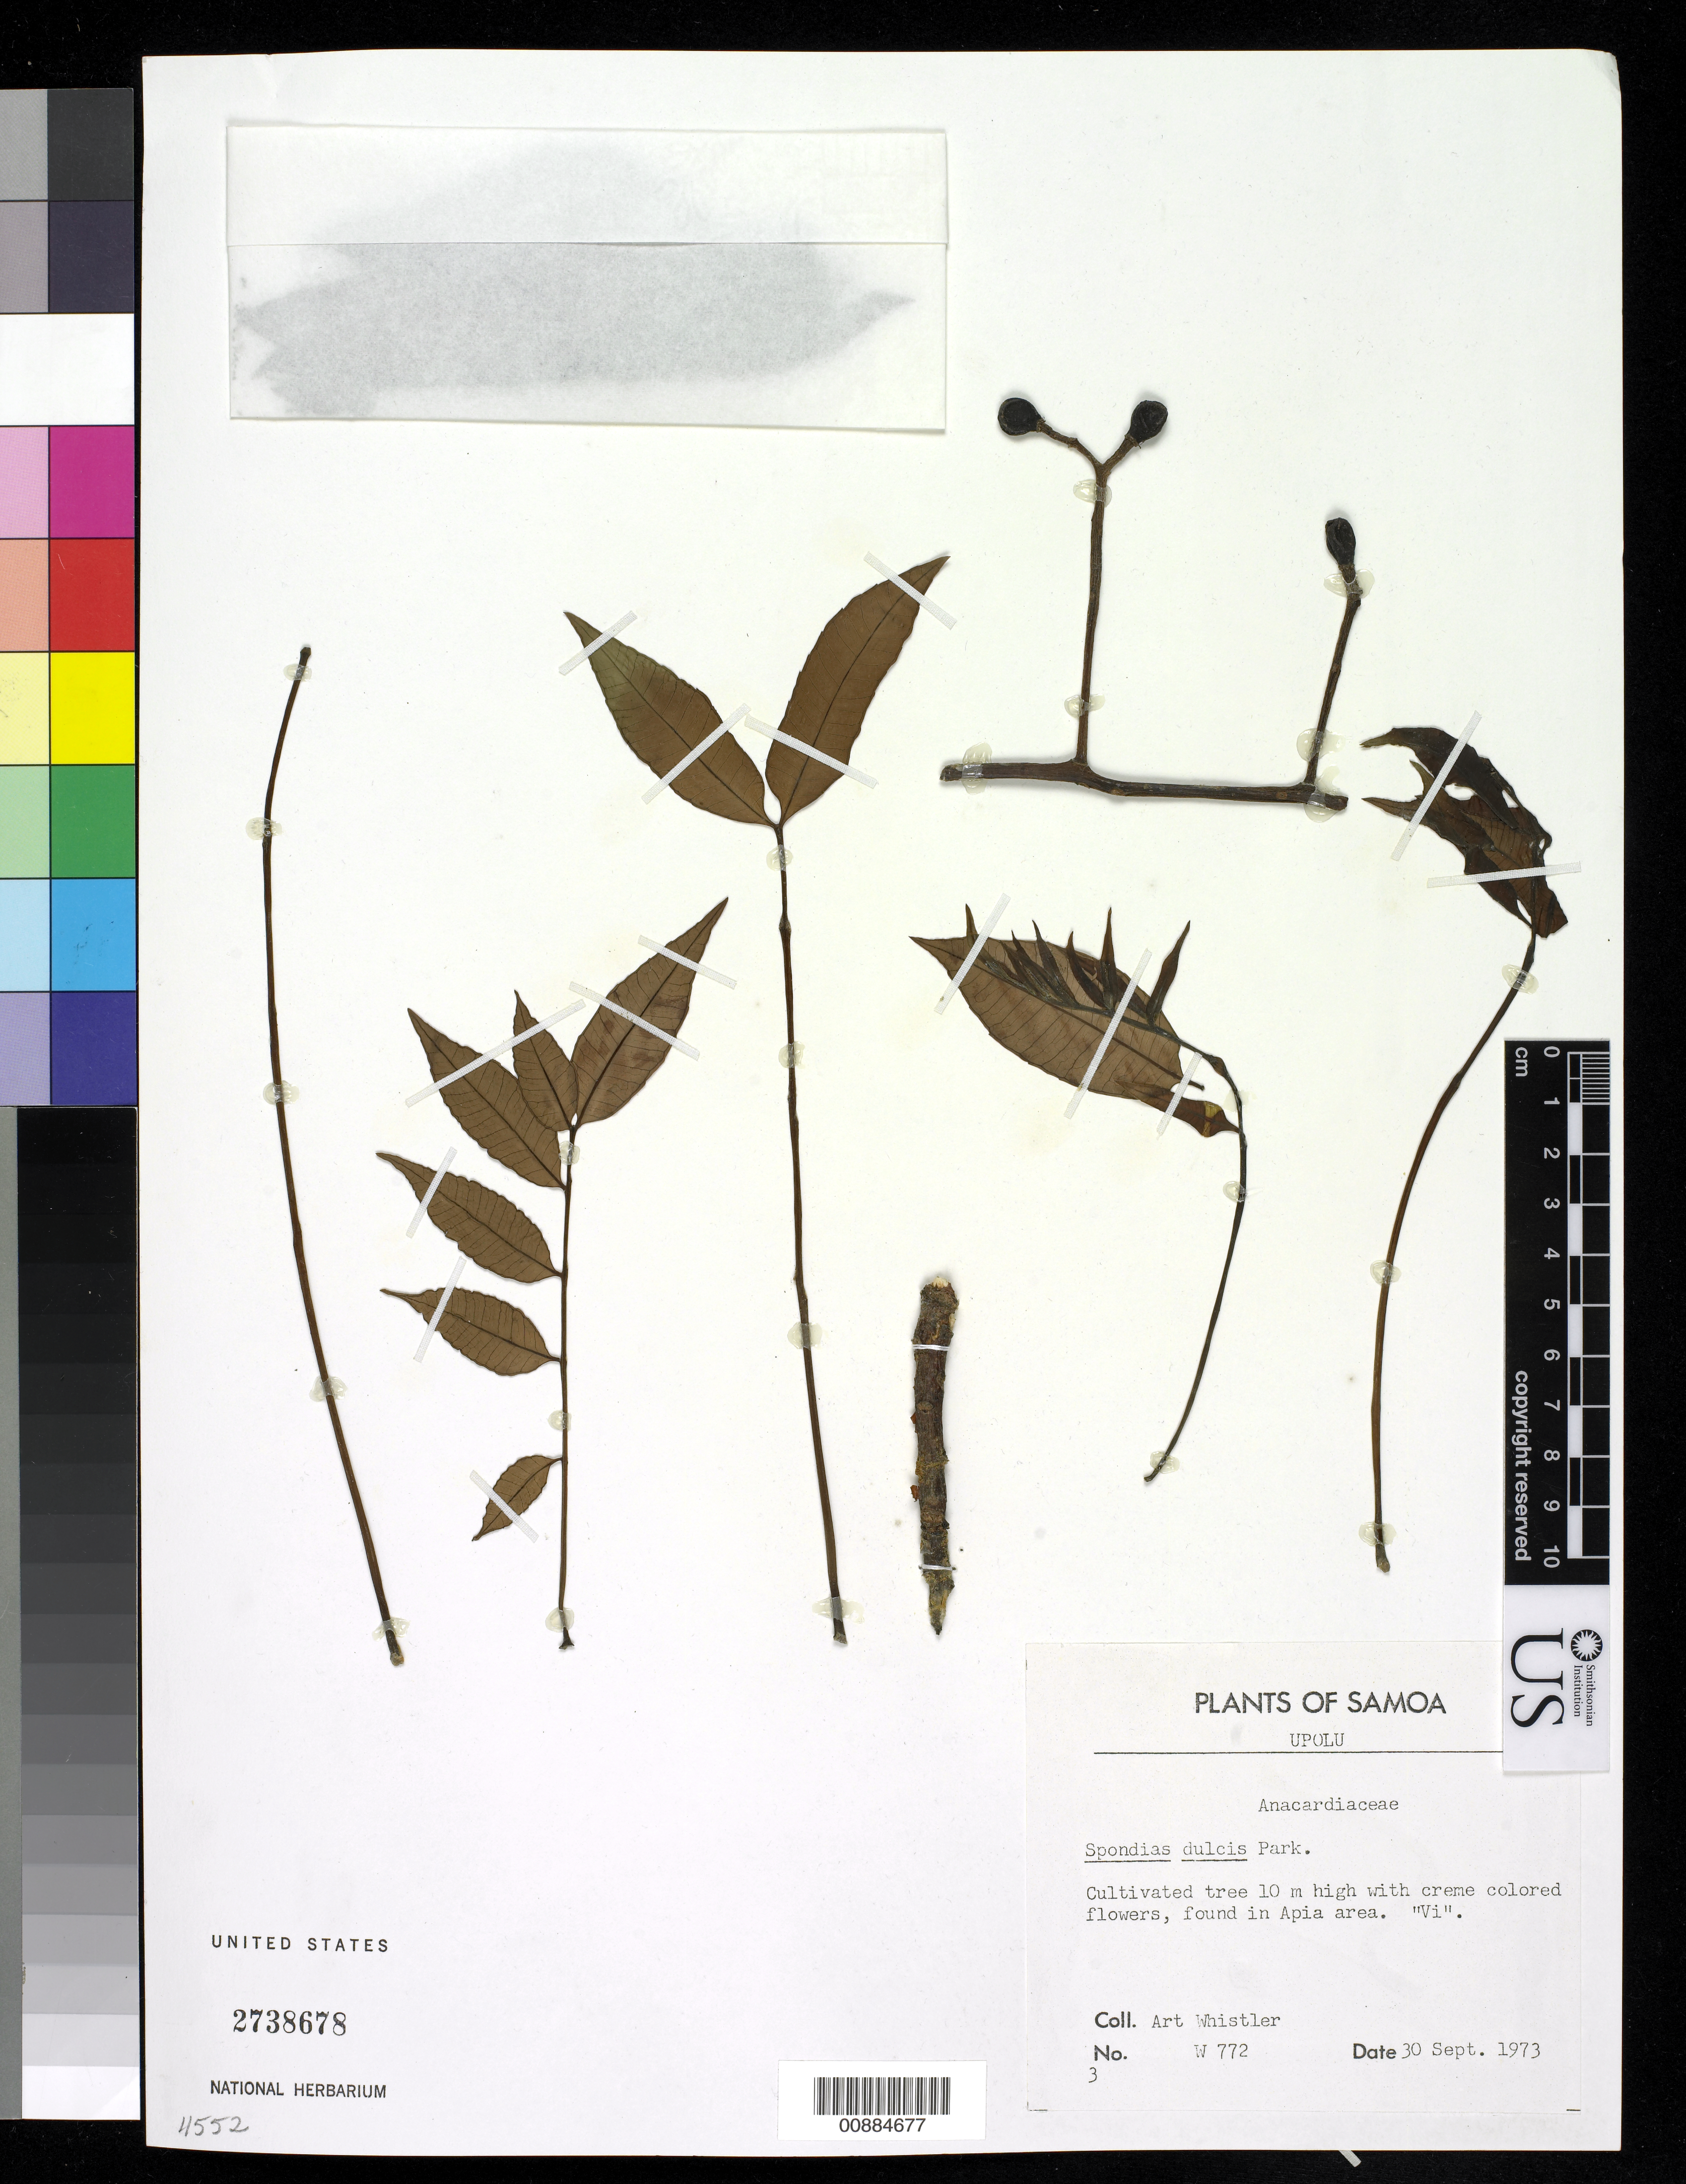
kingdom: Plantae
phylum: Tracheophyta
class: Magnoliopsida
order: Sapindales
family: Anacardiaceae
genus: Spondias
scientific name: Spondias dulcis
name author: Parkinson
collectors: A. Whistler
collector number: W 772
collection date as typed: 30 Sep 1973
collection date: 1973-09-30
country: Samoa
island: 'Upolu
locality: Samoa, Upolu, Apia area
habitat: found in Apia area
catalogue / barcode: US 2738678